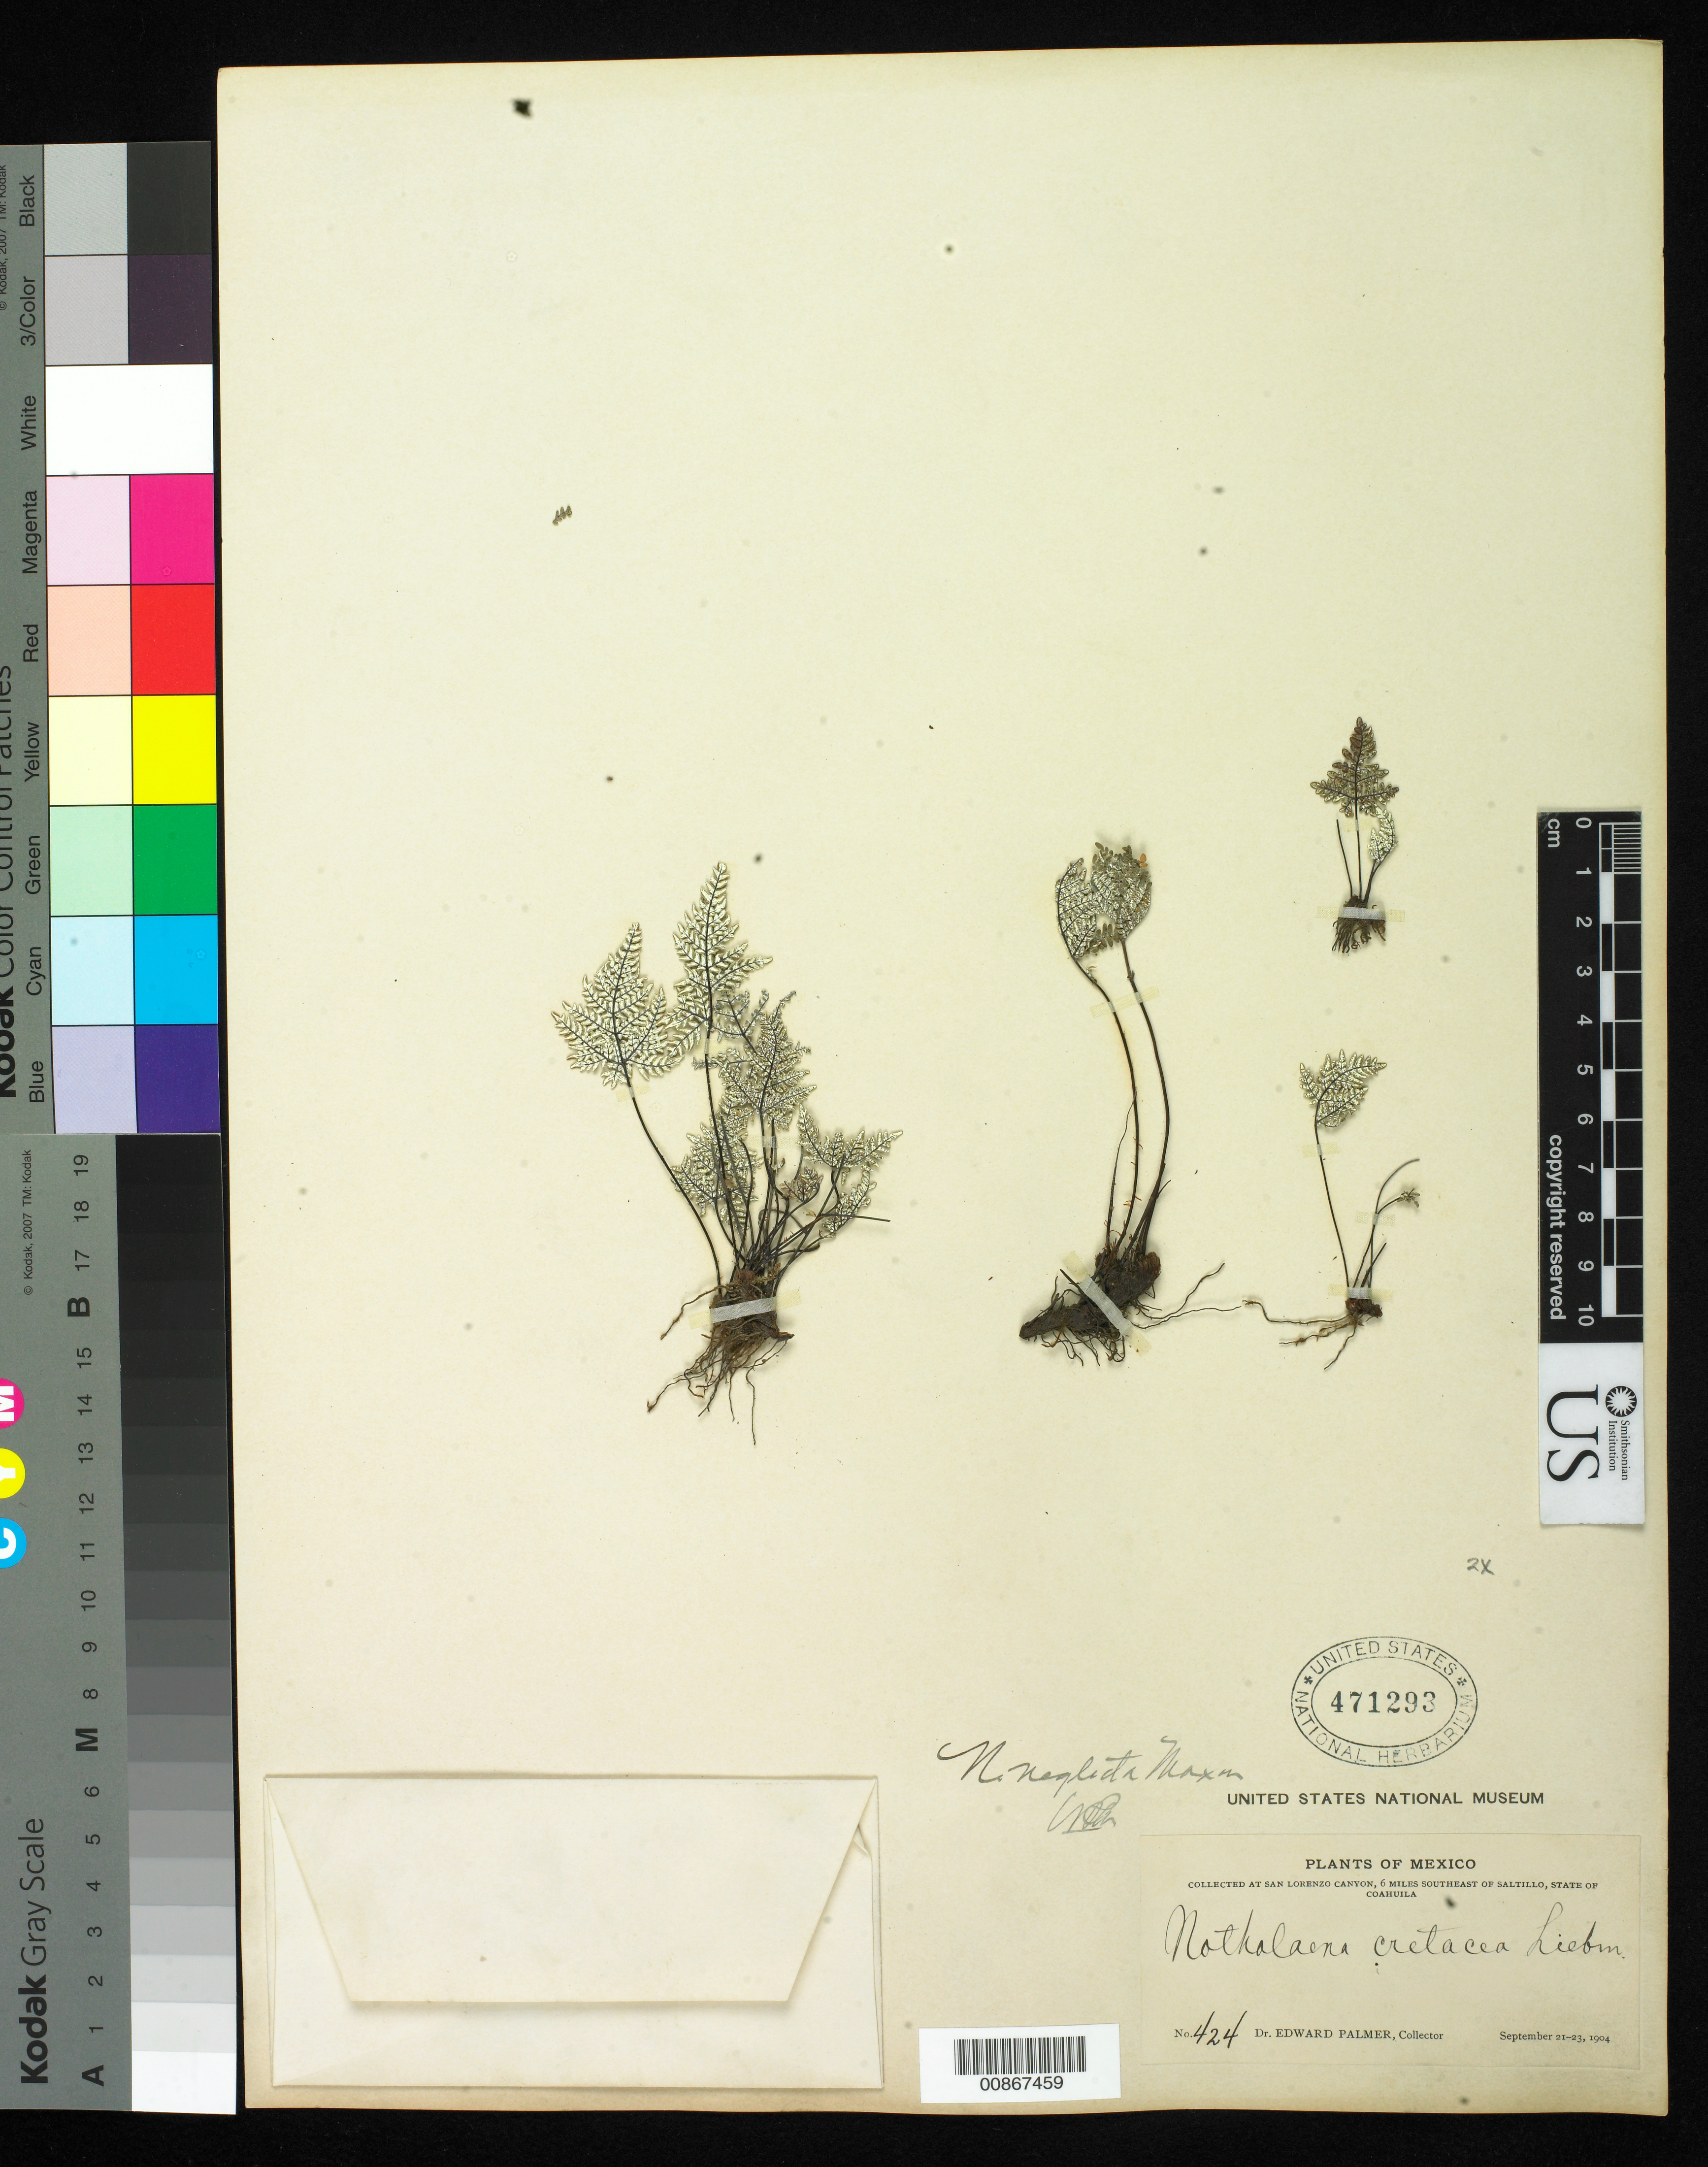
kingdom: Plantae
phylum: Tracheophyta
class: Polypodiopsida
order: Polypodiales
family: Pteridaceae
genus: Notholaena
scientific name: Notholaena neglecta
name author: Maxon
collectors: E. Palmer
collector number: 424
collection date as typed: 21 Sep 1904 to 23 Sep 1904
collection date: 1904-09-21/1904-09-23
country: Mexico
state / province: Coahuila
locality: San Lorenzo canyon, 6 miles southeast of Saltillo, Coahuila.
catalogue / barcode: US 471293